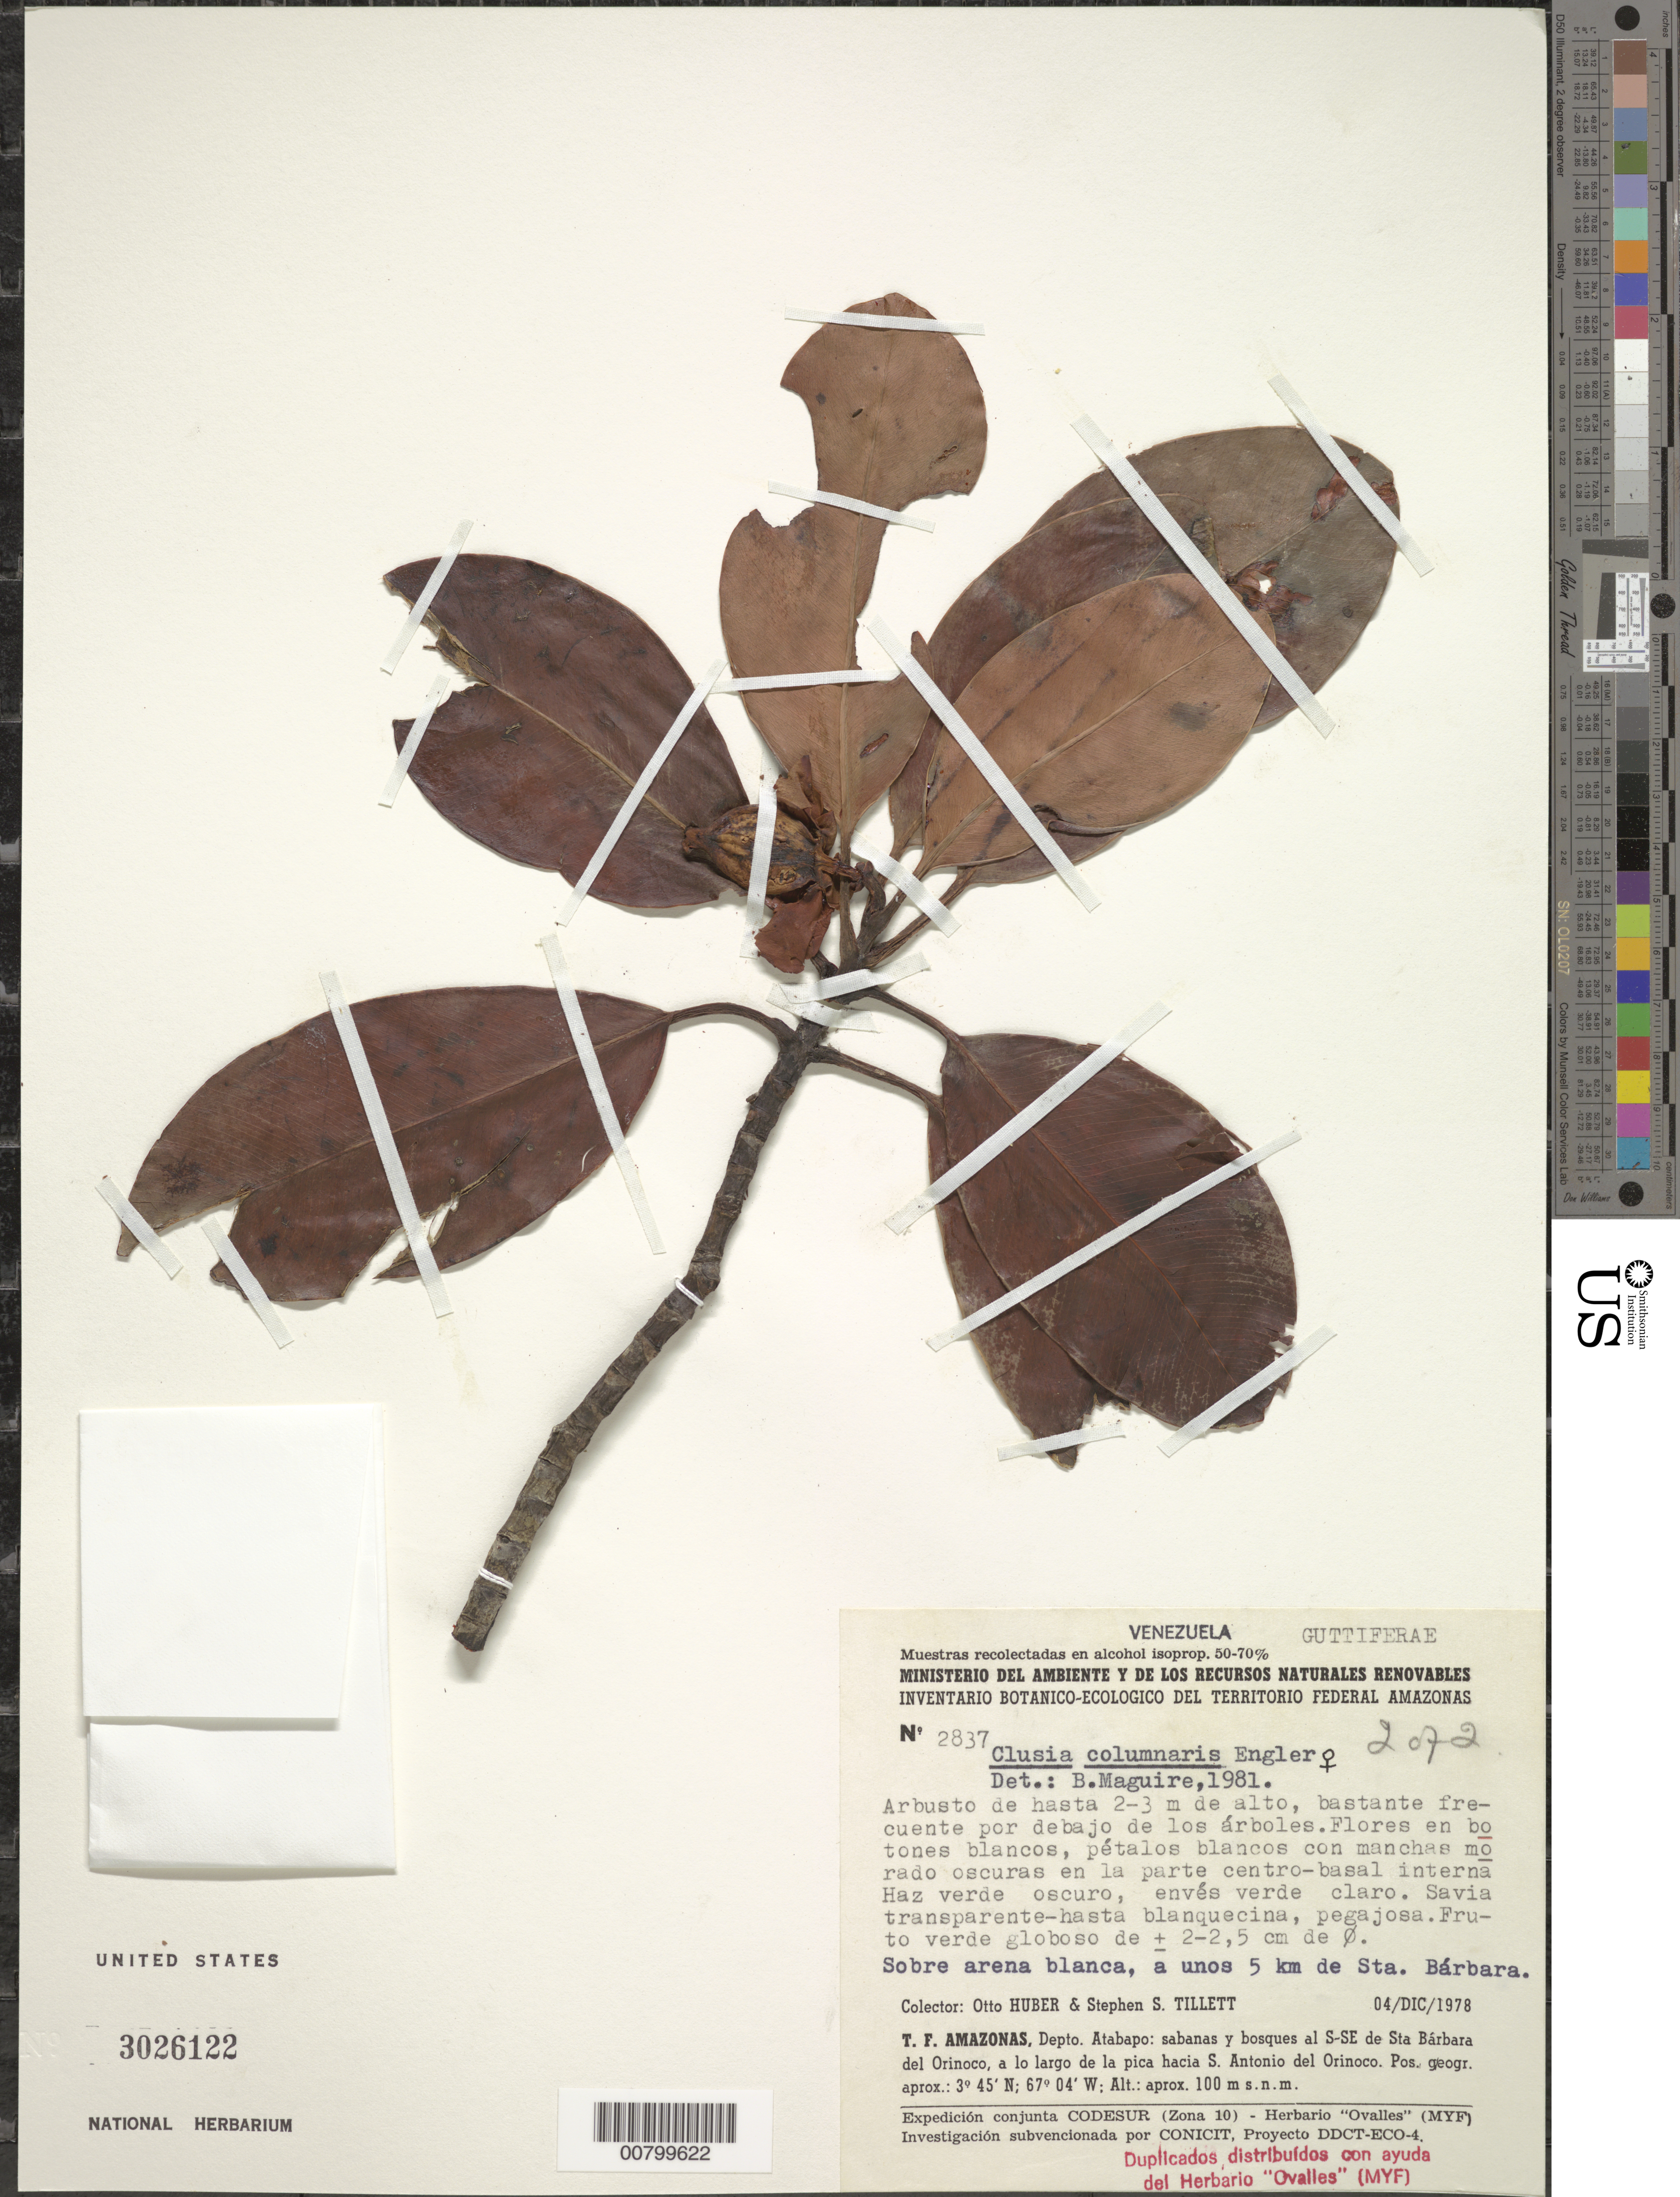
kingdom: Plantae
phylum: Tracheophyta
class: Magnoliopsida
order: Malpighiales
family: Clusiaceae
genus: Clusia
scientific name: Clusia columnaris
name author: Engl.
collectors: O. Huber & S. S. Tillett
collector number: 2837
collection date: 1978-12-04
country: Venezuela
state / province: Amazonas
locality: Sobre arena blanca, a unos 5 km de Sta. Bárbara. T.F. Amazonas, Depto. Atabapo: sabanas y bosques al S-SE de Sta Bárbara del Orinoco, a lo largo de la pica hacia S. Antonio del Orinoco.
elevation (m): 100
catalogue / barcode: US 3026122